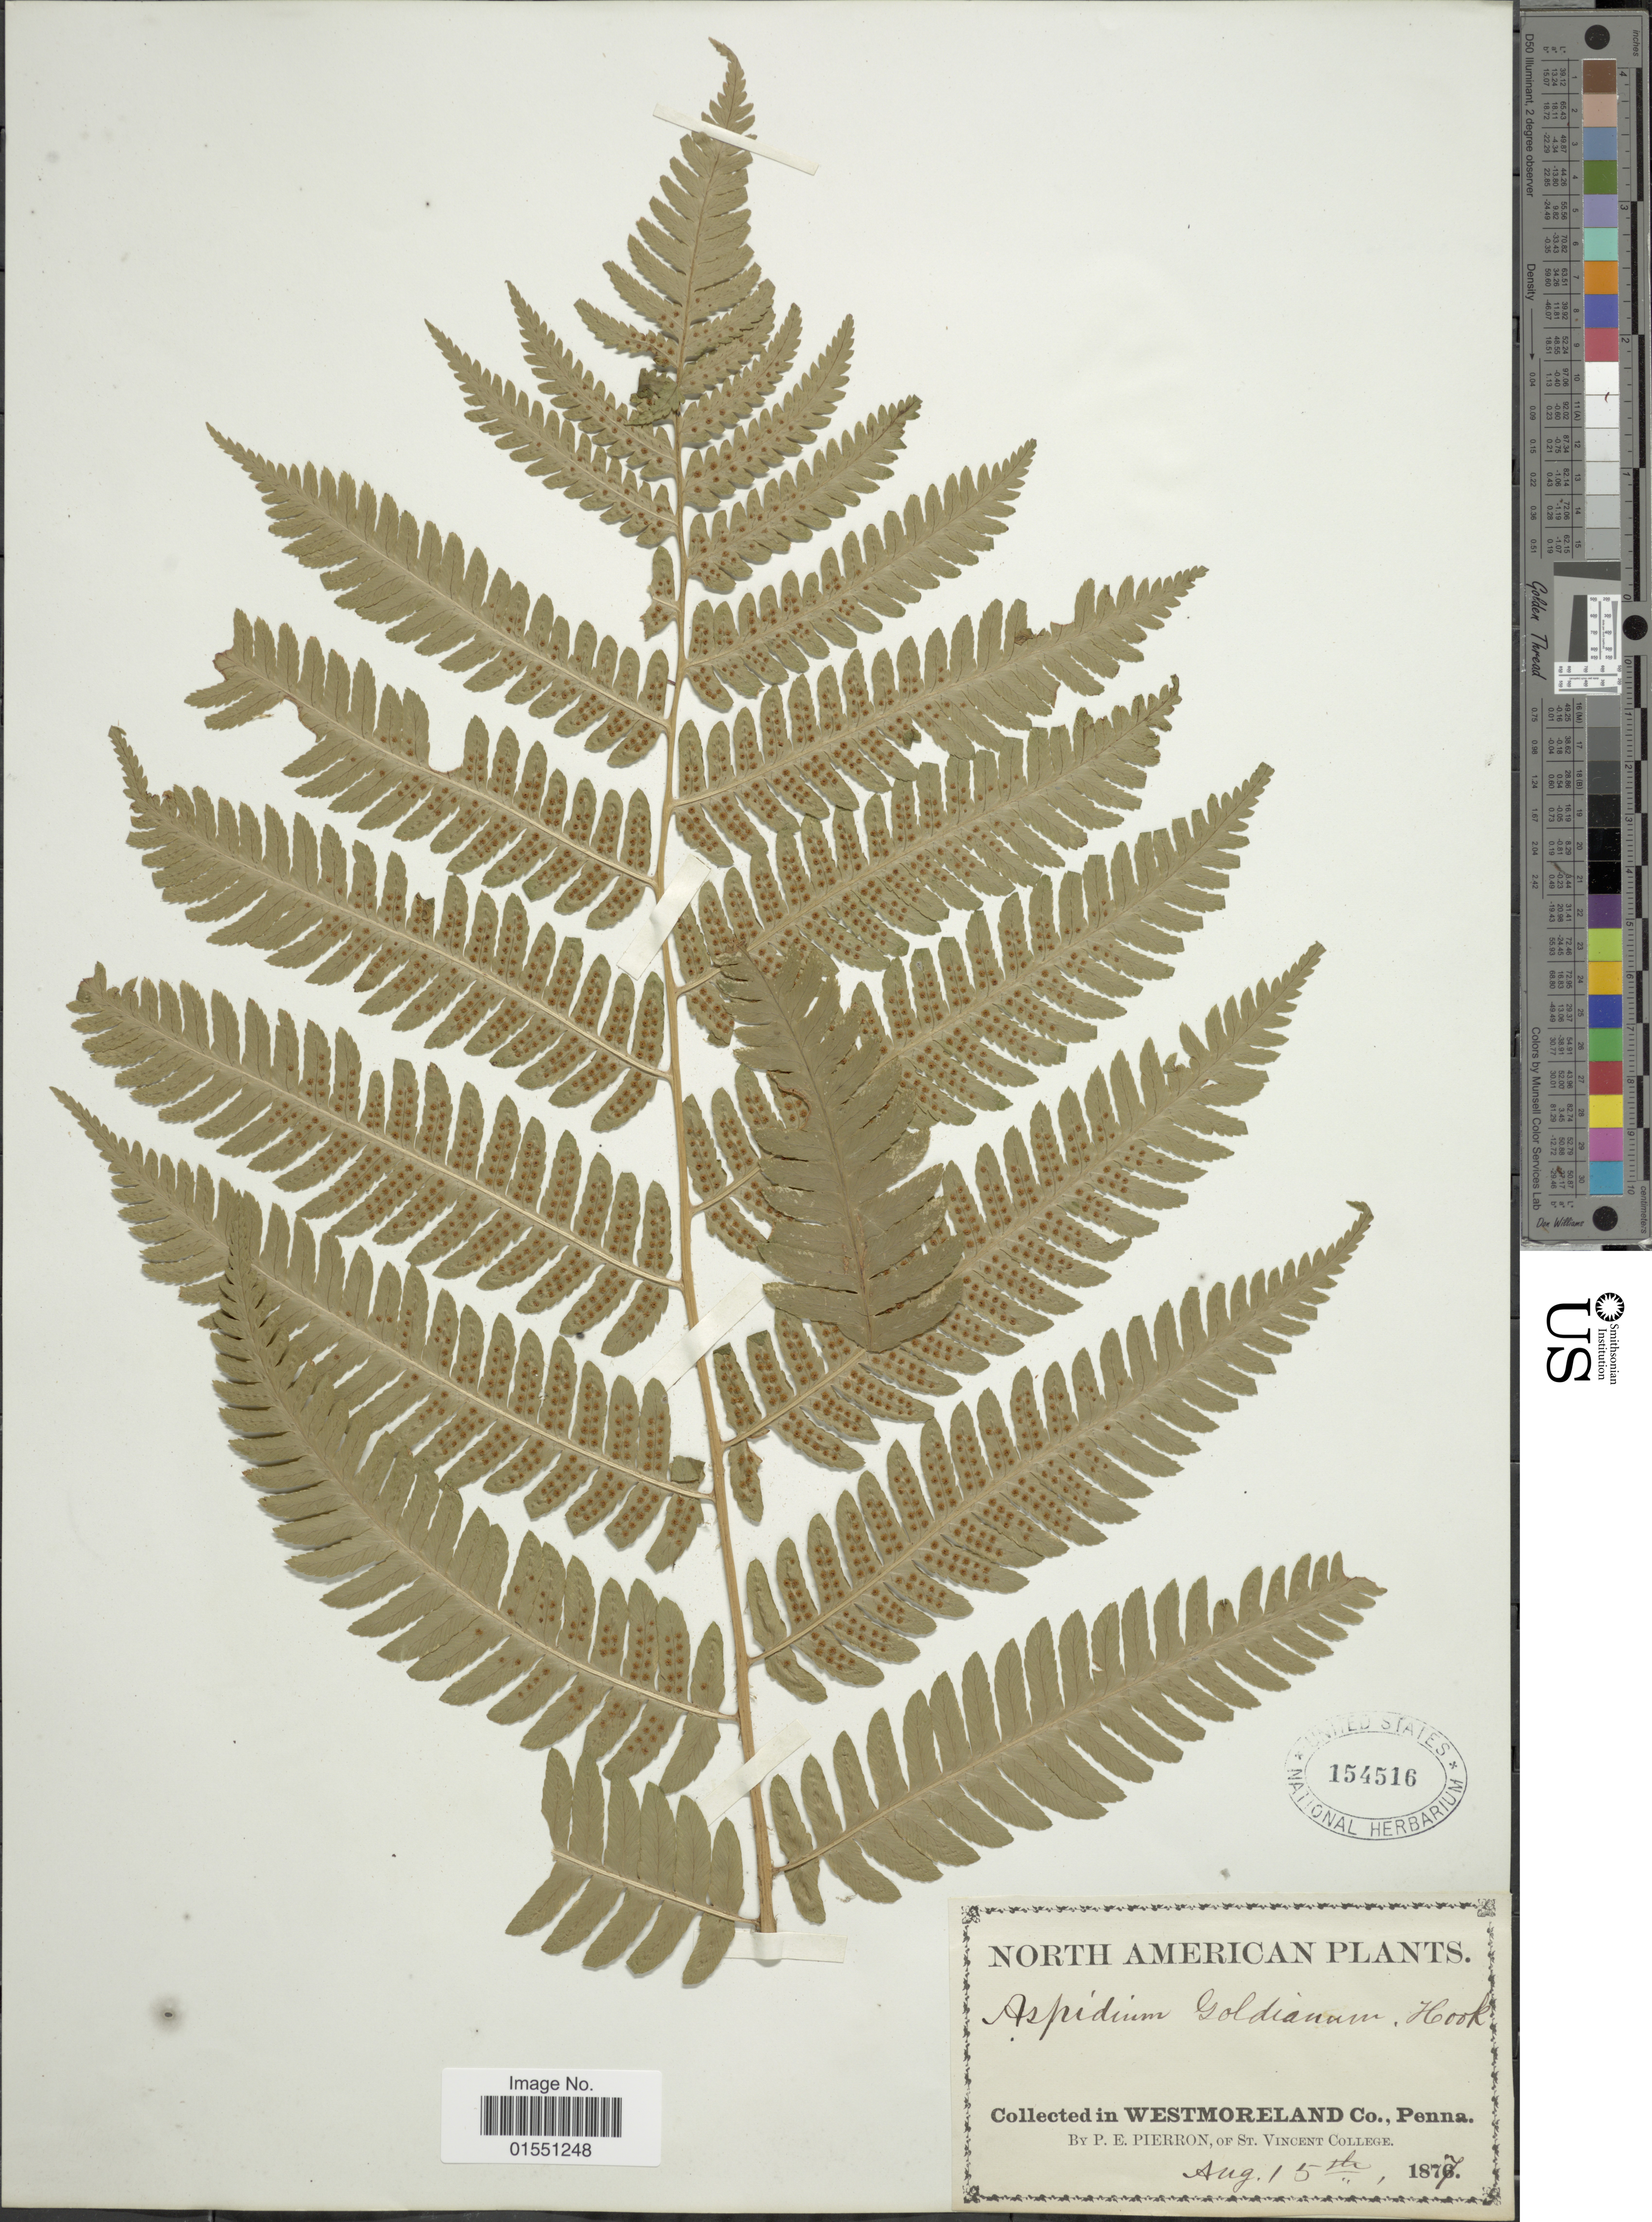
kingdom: Plantae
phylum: Tracheophyta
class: Polypodiopsida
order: Polypodiales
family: Dryopteridaceae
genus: Dryopteris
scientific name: Dryopteris goldiana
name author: (Hook. ex Goldie) A. Gray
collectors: P. Pierron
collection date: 1877-08-15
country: United States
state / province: Pennsylvania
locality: Westmoreland Co.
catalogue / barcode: US 154516